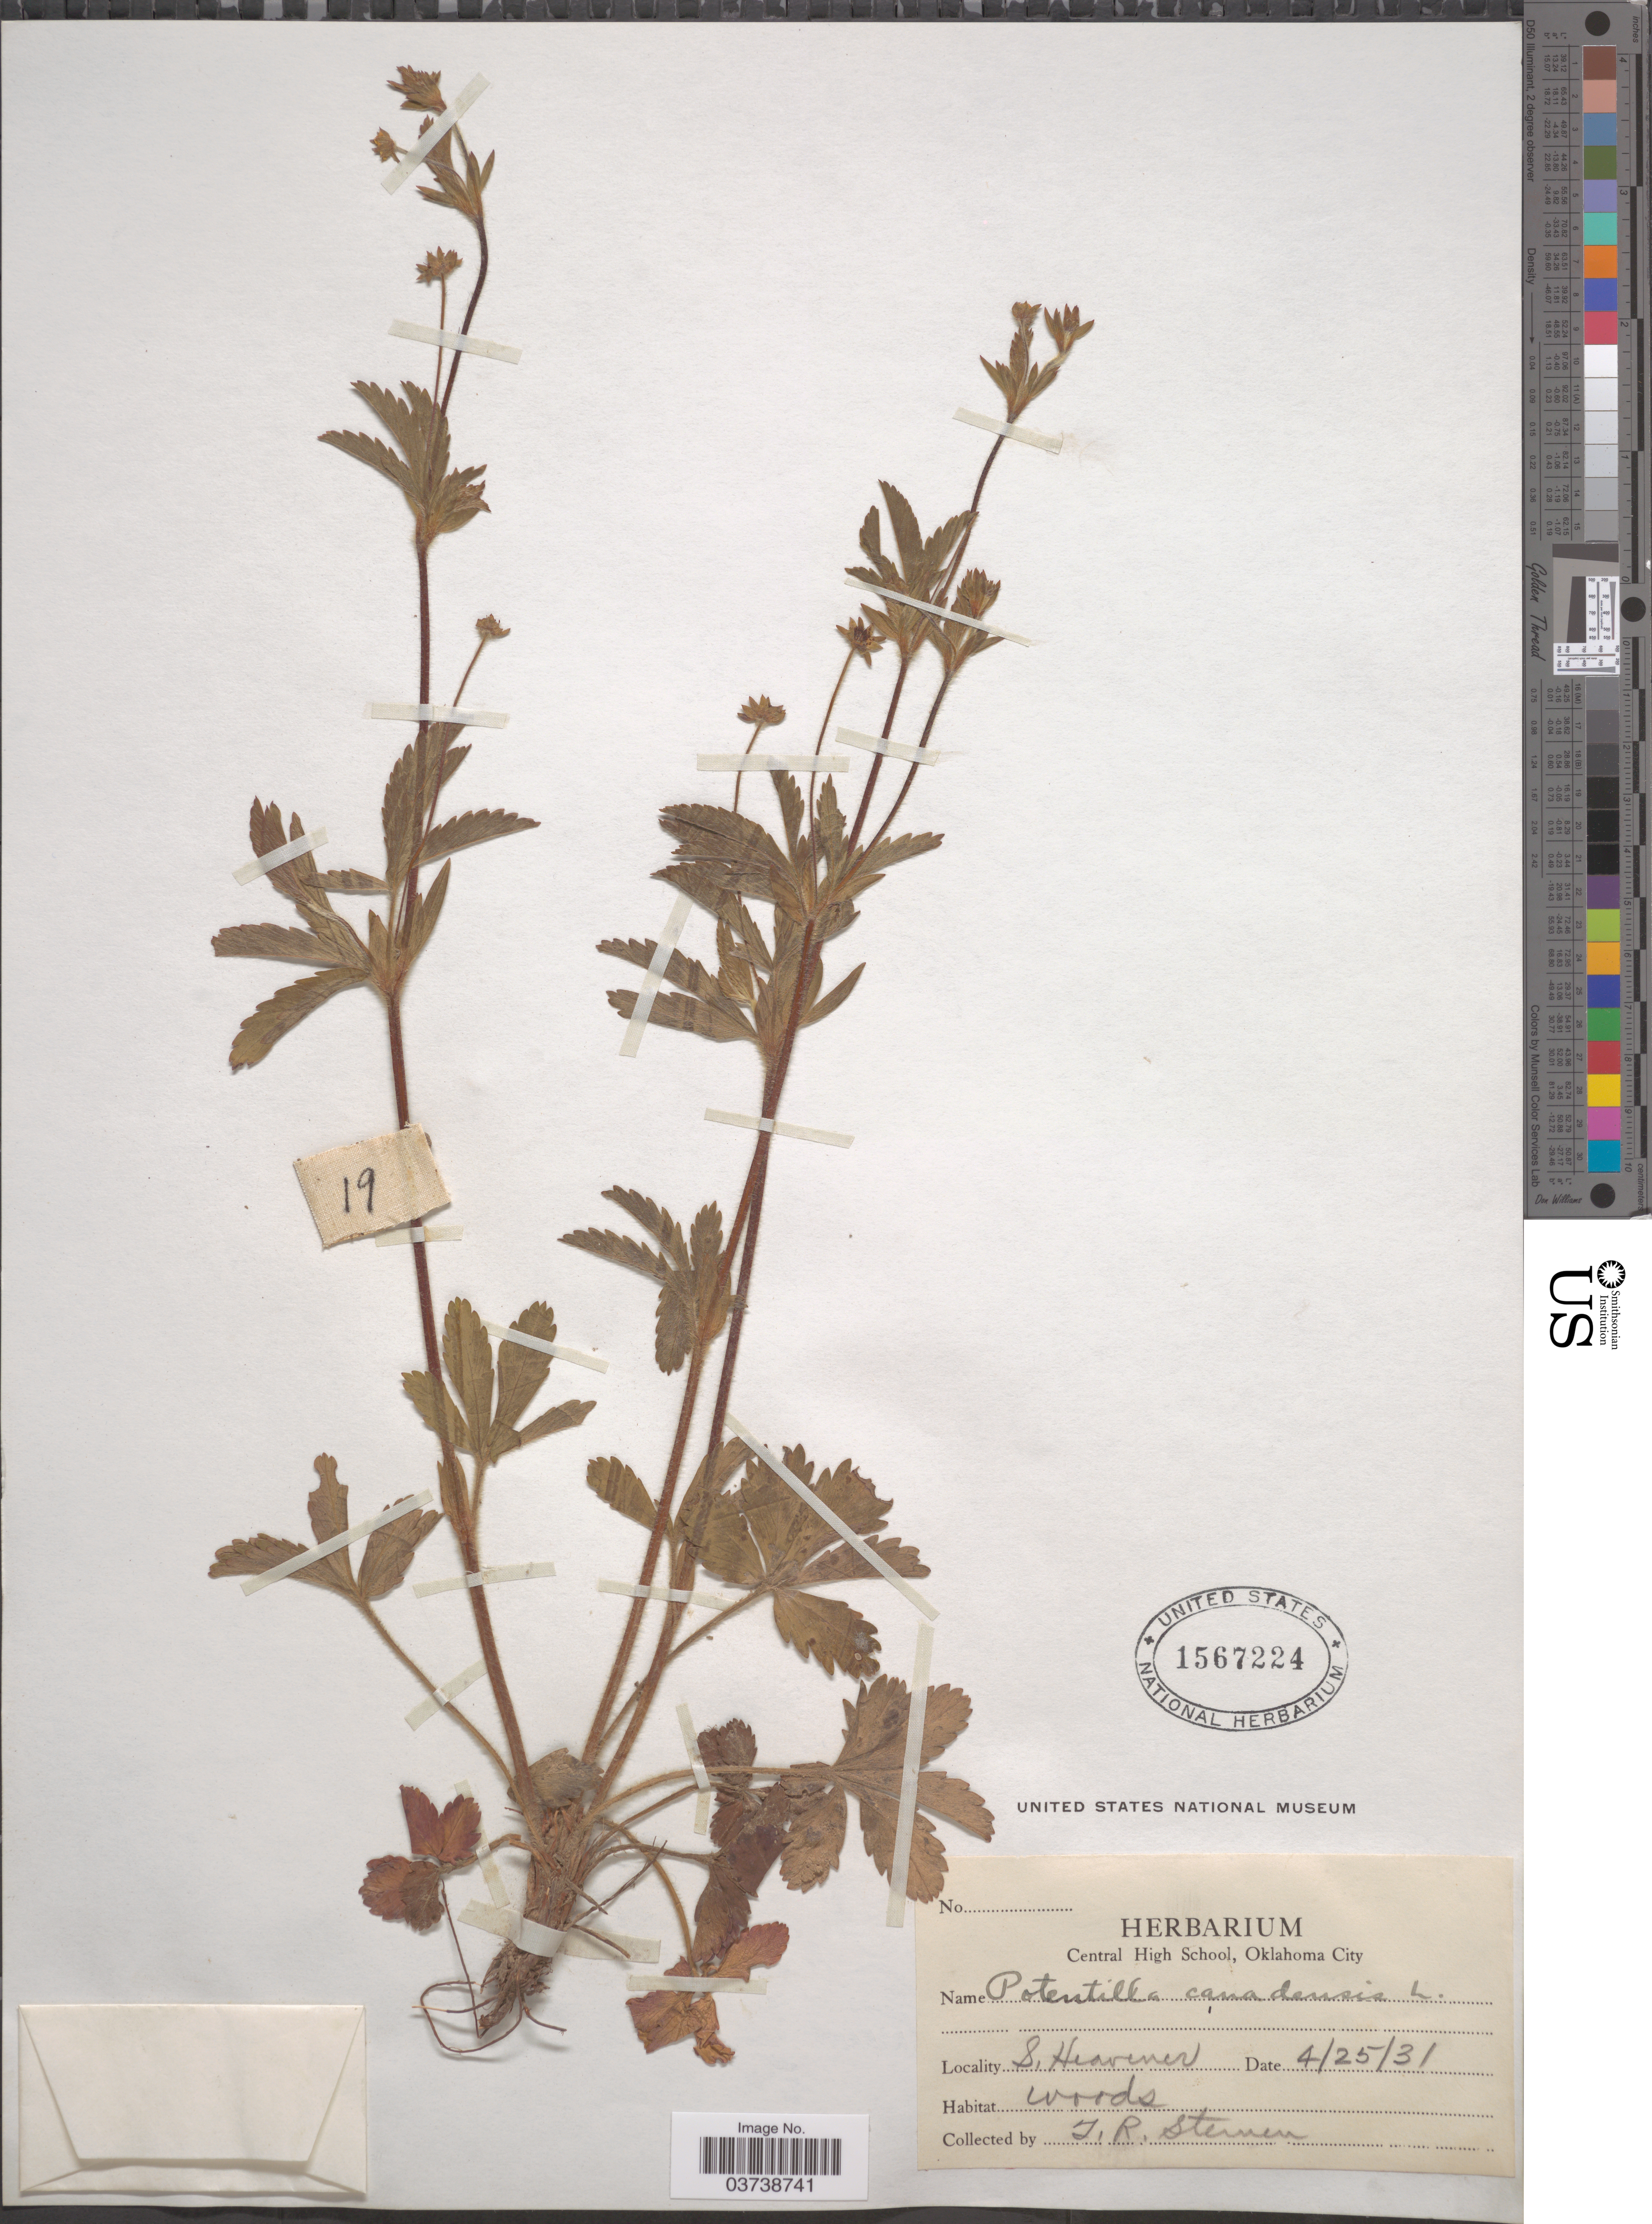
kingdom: Plantae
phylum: Tracheophyta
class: Magnoliopsida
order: Rosales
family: Rosaceae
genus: Potentilla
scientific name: Potentilla canadensis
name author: L.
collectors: T. Steinen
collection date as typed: Transcribed d/m/y: 25/4/31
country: United States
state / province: Oklahoma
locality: S. Heavener.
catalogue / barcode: US 1567224